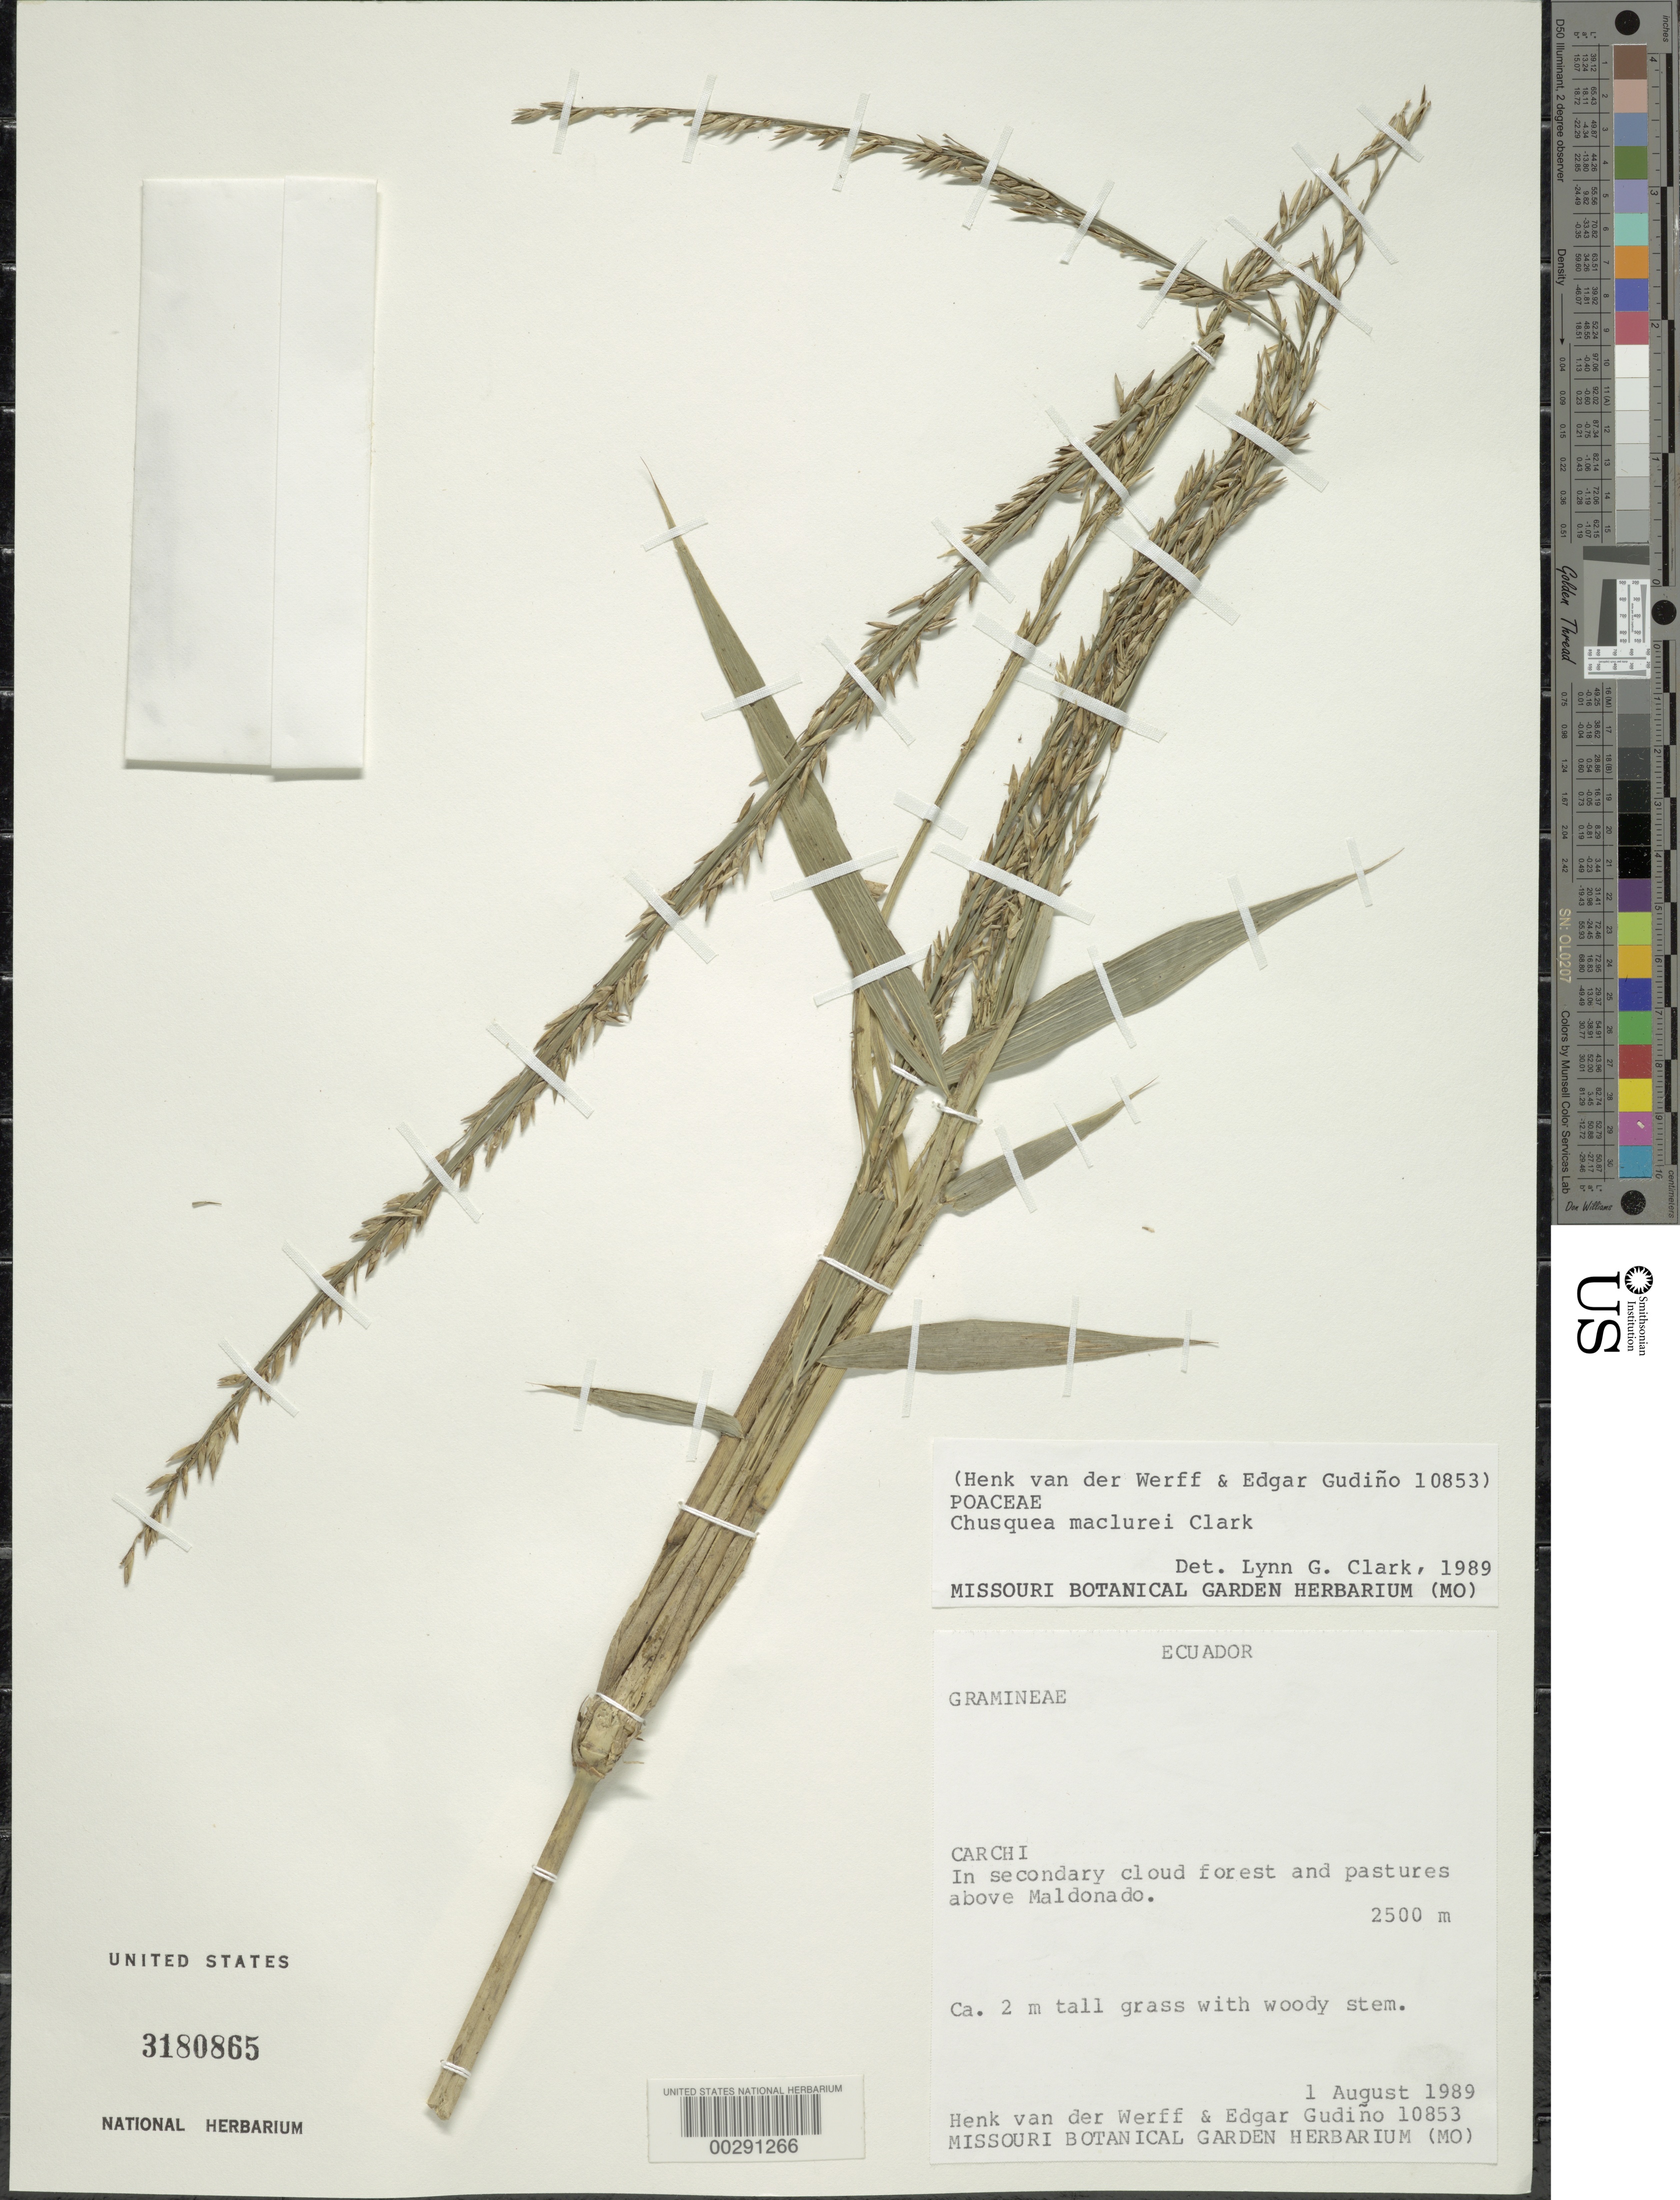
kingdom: Plantae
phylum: Tracheophyta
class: Liliopsida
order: Poales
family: Poaceae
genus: Chusquea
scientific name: Chusquea maclurei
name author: L.G. Clark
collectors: H. van der Werff & E. Gudiño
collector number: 10853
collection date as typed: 01 Aug 1989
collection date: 1989-08-01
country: Ecuador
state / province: Carchi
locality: Above Maldonado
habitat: Secondary cloud forest and pastures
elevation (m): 2500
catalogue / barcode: US 3180865